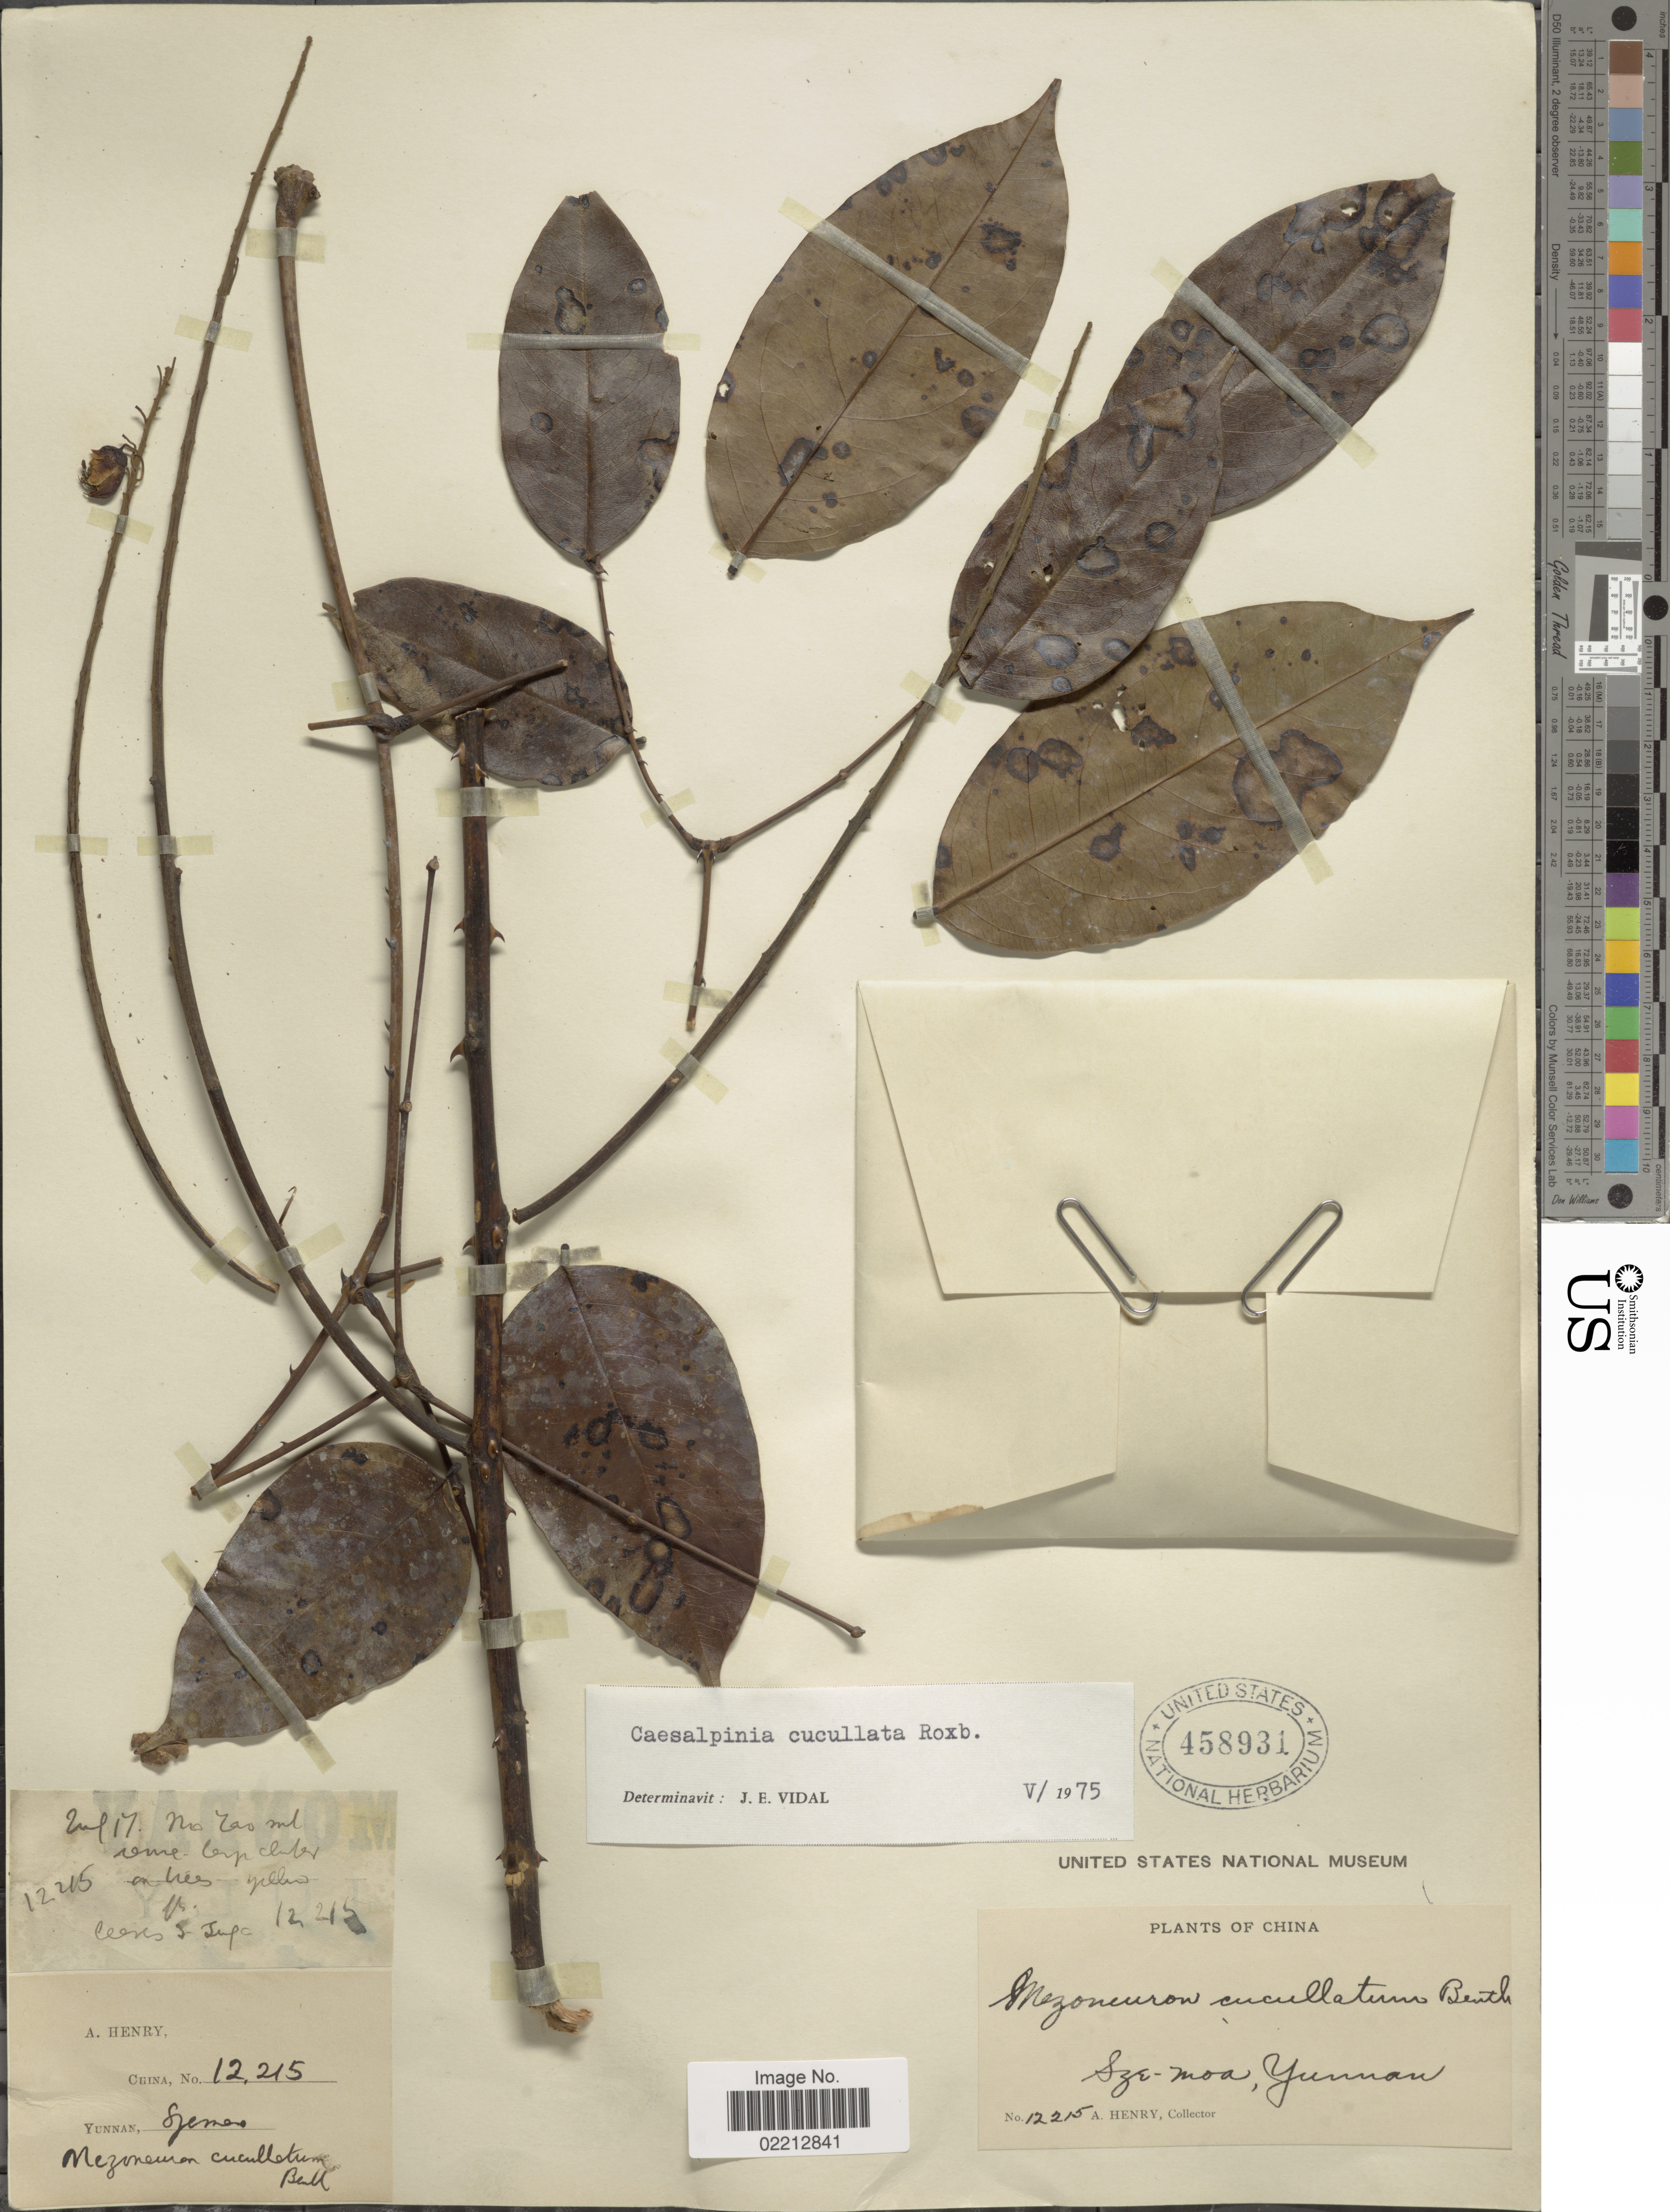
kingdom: Plantae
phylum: Tracheophyta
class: Magnoliopsida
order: Fabales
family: Fabaceae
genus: Mezoneuron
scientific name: Mezoneuron cucullatum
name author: (Roxb.) Wight & Arn.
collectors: A. Henry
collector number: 12215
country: China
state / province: Yunnan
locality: Sze moa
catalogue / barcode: US 458931